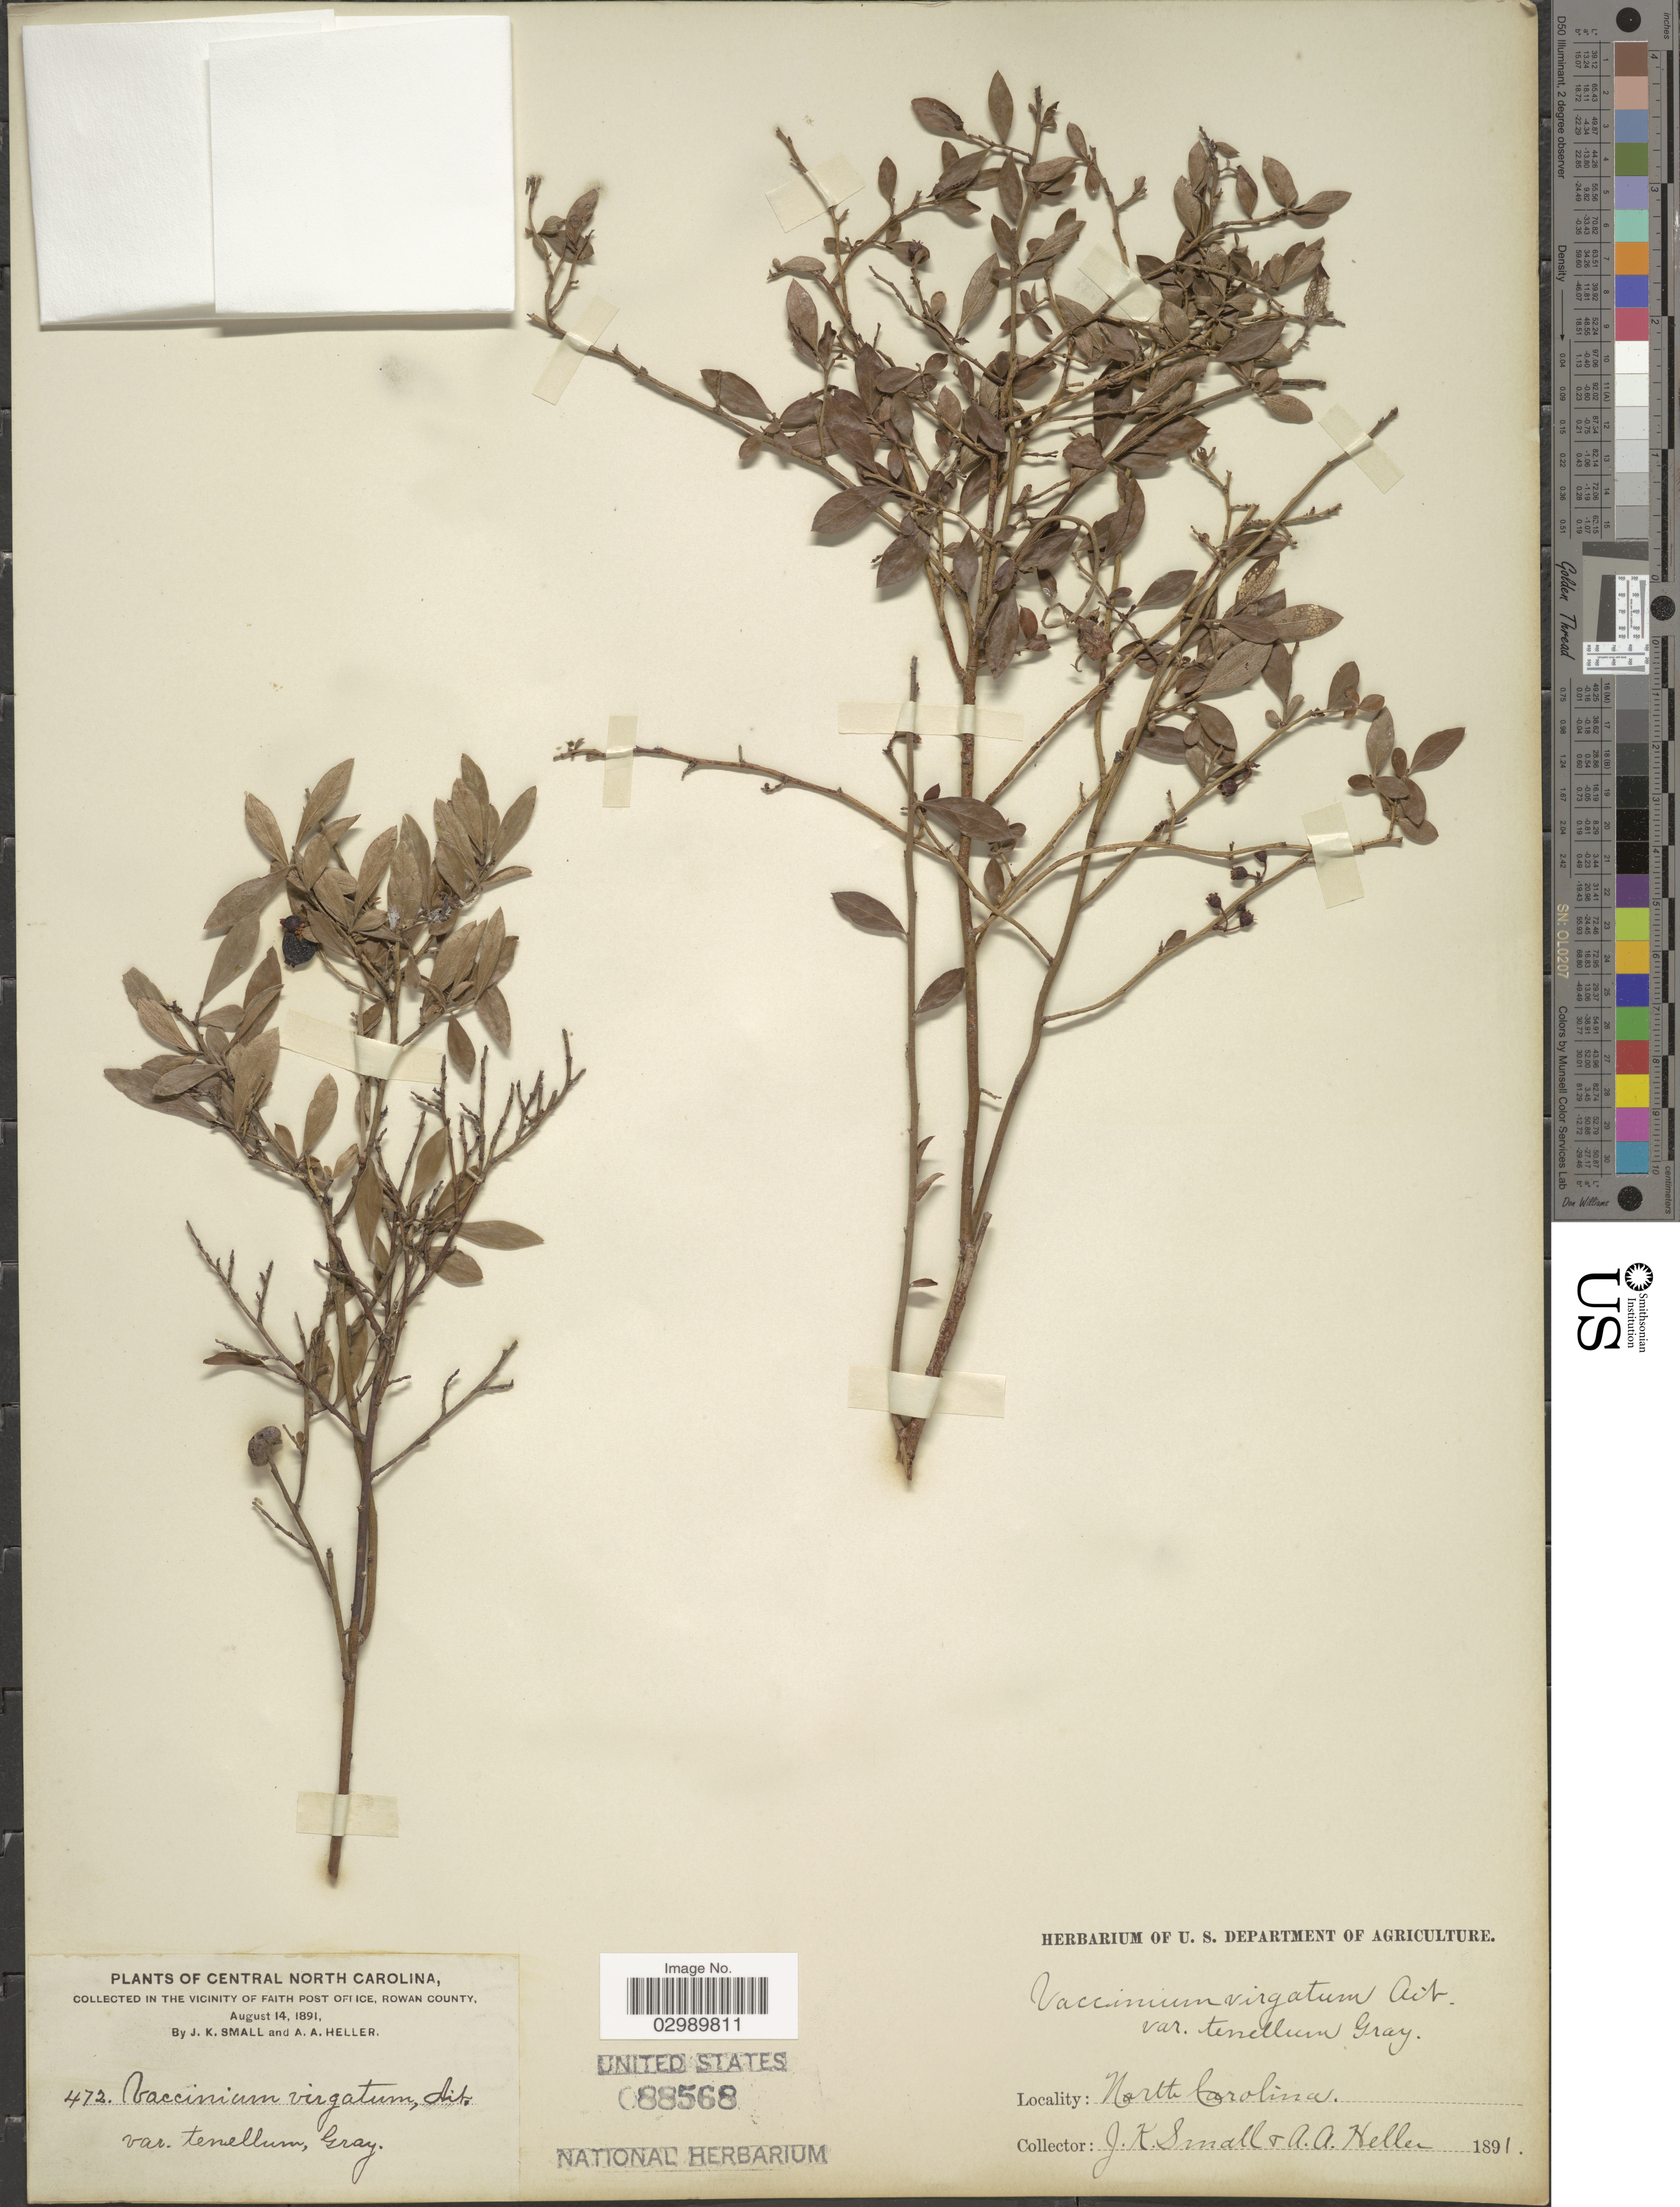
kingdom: Plantae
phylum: Tracheophyta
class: Magnoliopsida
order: Ericales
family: Ericaceae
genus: Vaccinium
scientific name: Vaccinium tenellum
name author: Aiton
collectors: J. K. Small & A. A. Heller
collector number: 472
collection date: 1891-08-14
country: United States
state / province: North Carolina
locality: Central North Carolina. In the vicinity of Faith Post Office, Rowan County.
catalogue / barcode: US 88568